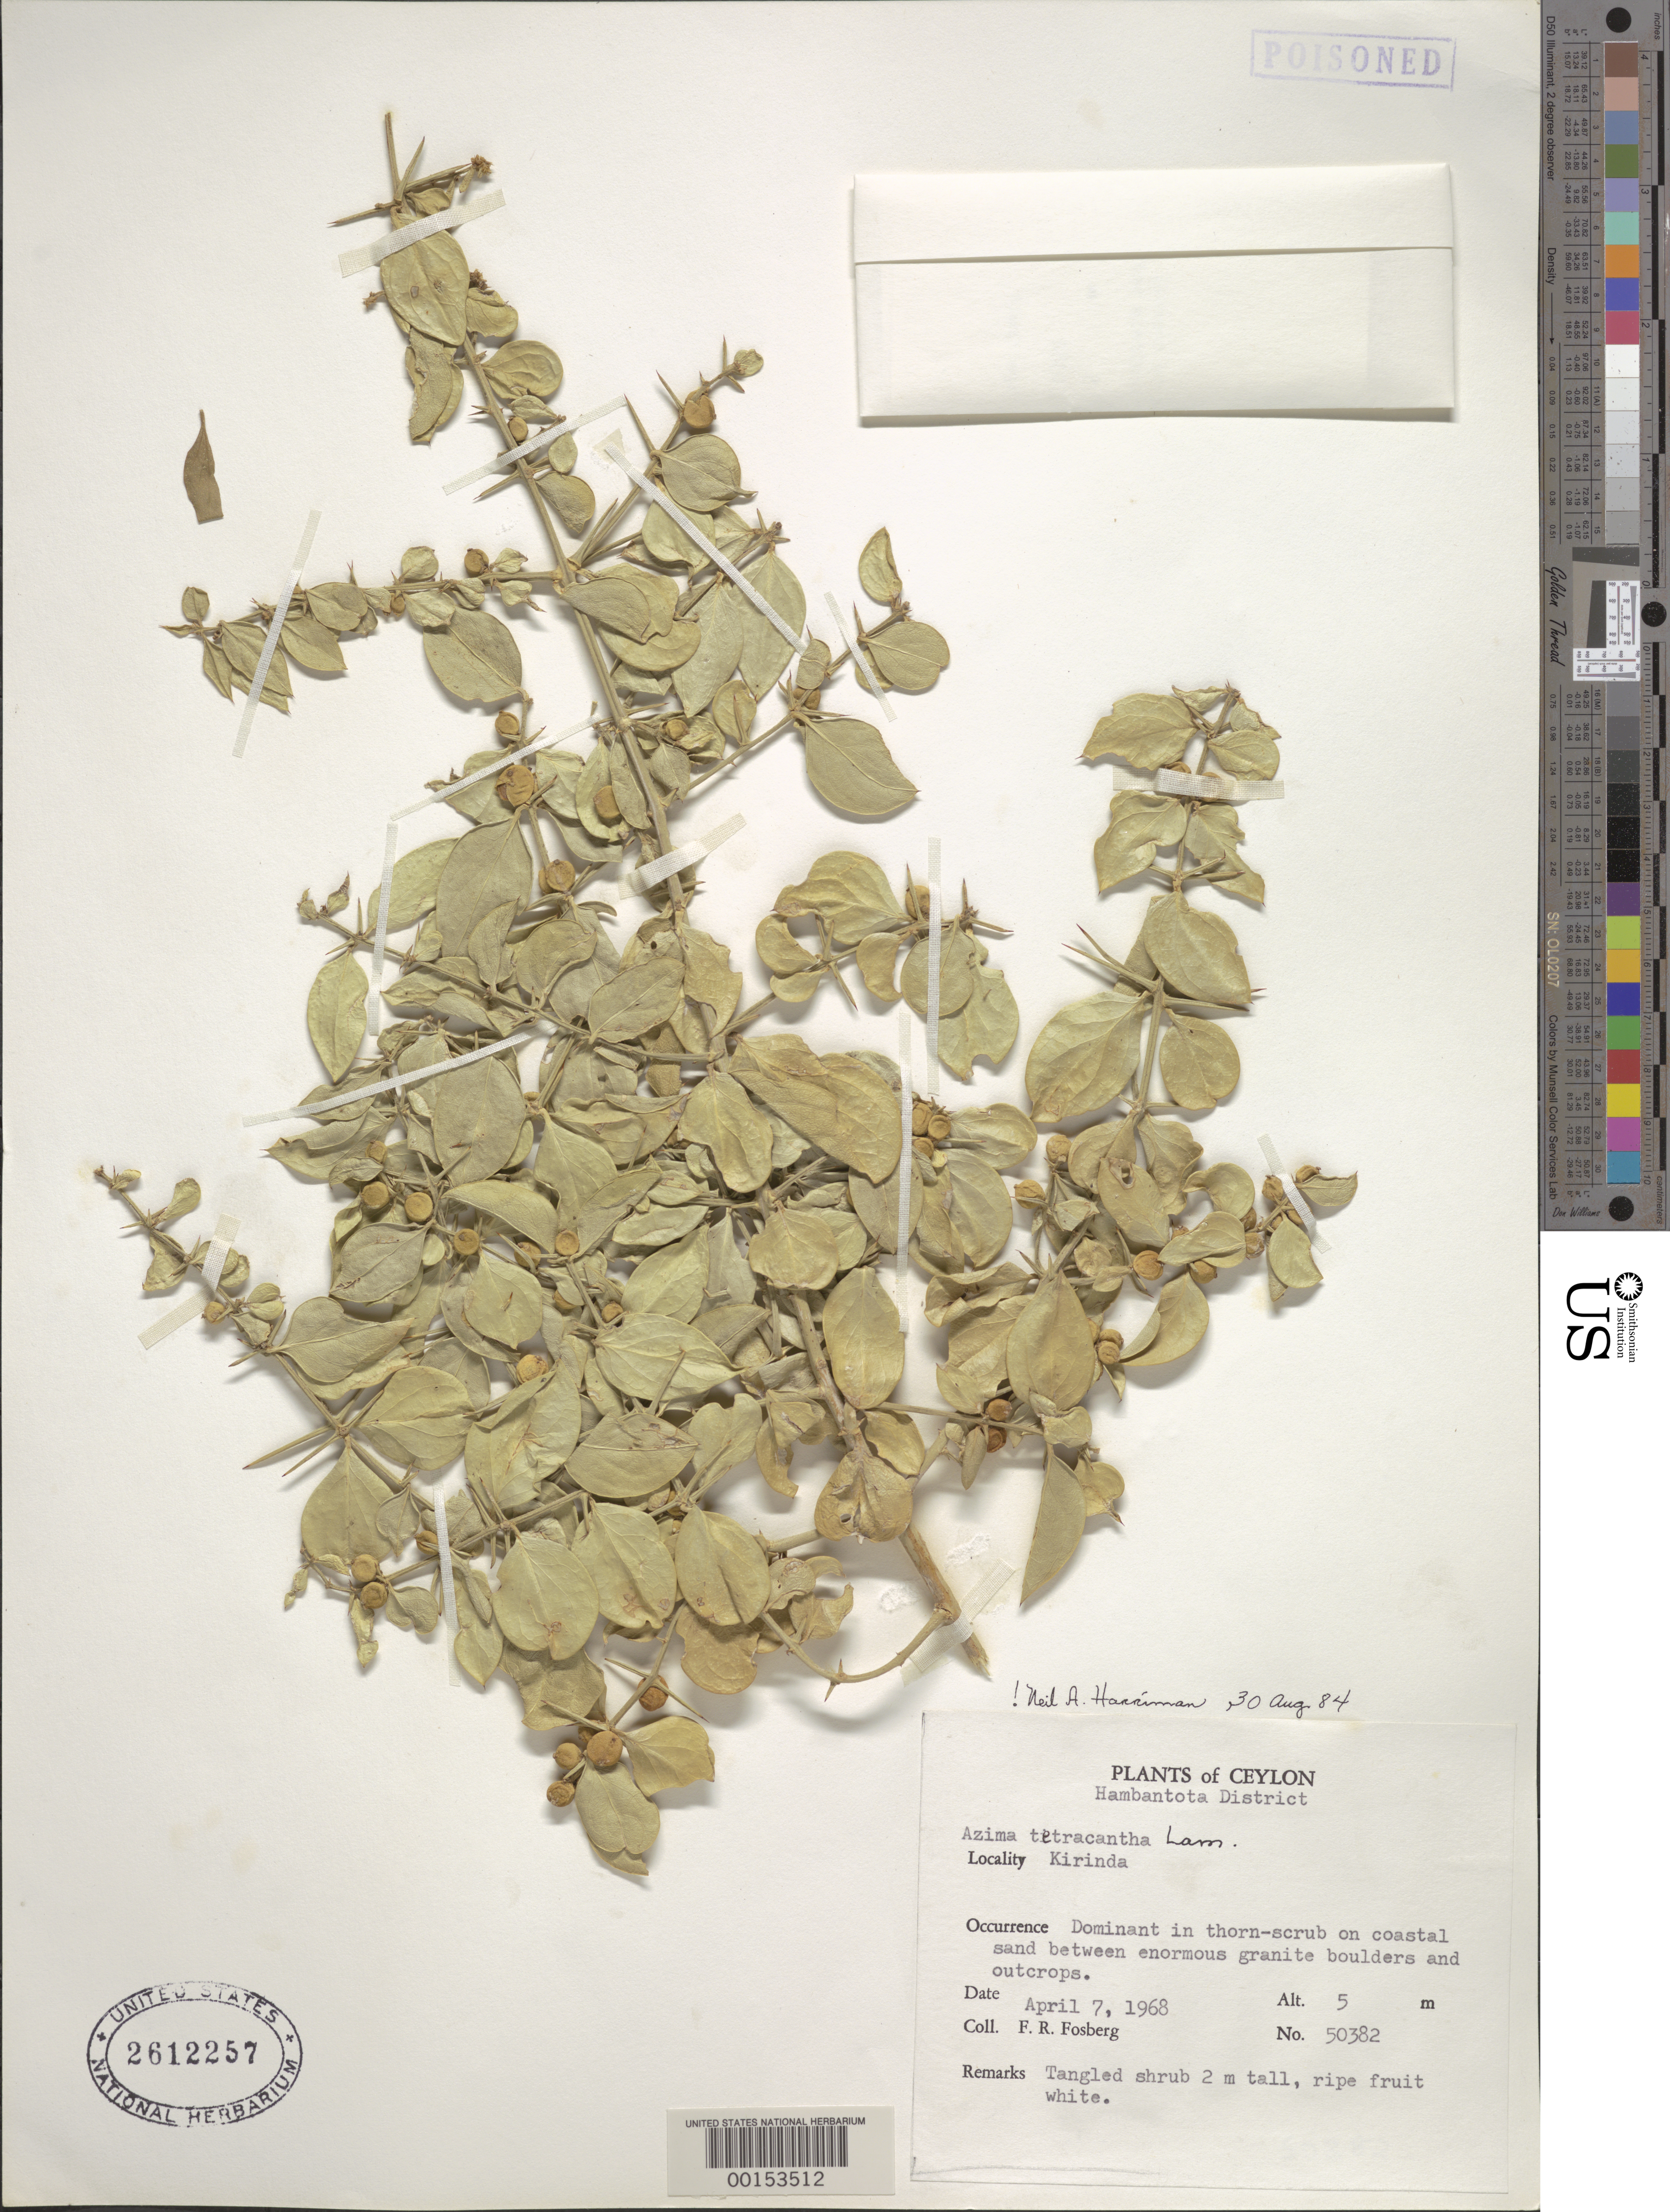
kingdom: Plantae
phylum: Tracheophyta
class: Magnoliopsida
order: Brassicales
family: Salvadoraceae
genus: Azima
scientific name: Azima tetracantha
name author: Lam.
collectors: F. R. Fosberg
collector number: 50382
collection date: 1968-04-07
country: Sri Lanka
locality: Ceylon. Hambantota District. Kirinda.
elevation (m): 5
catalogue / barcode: US 2612257